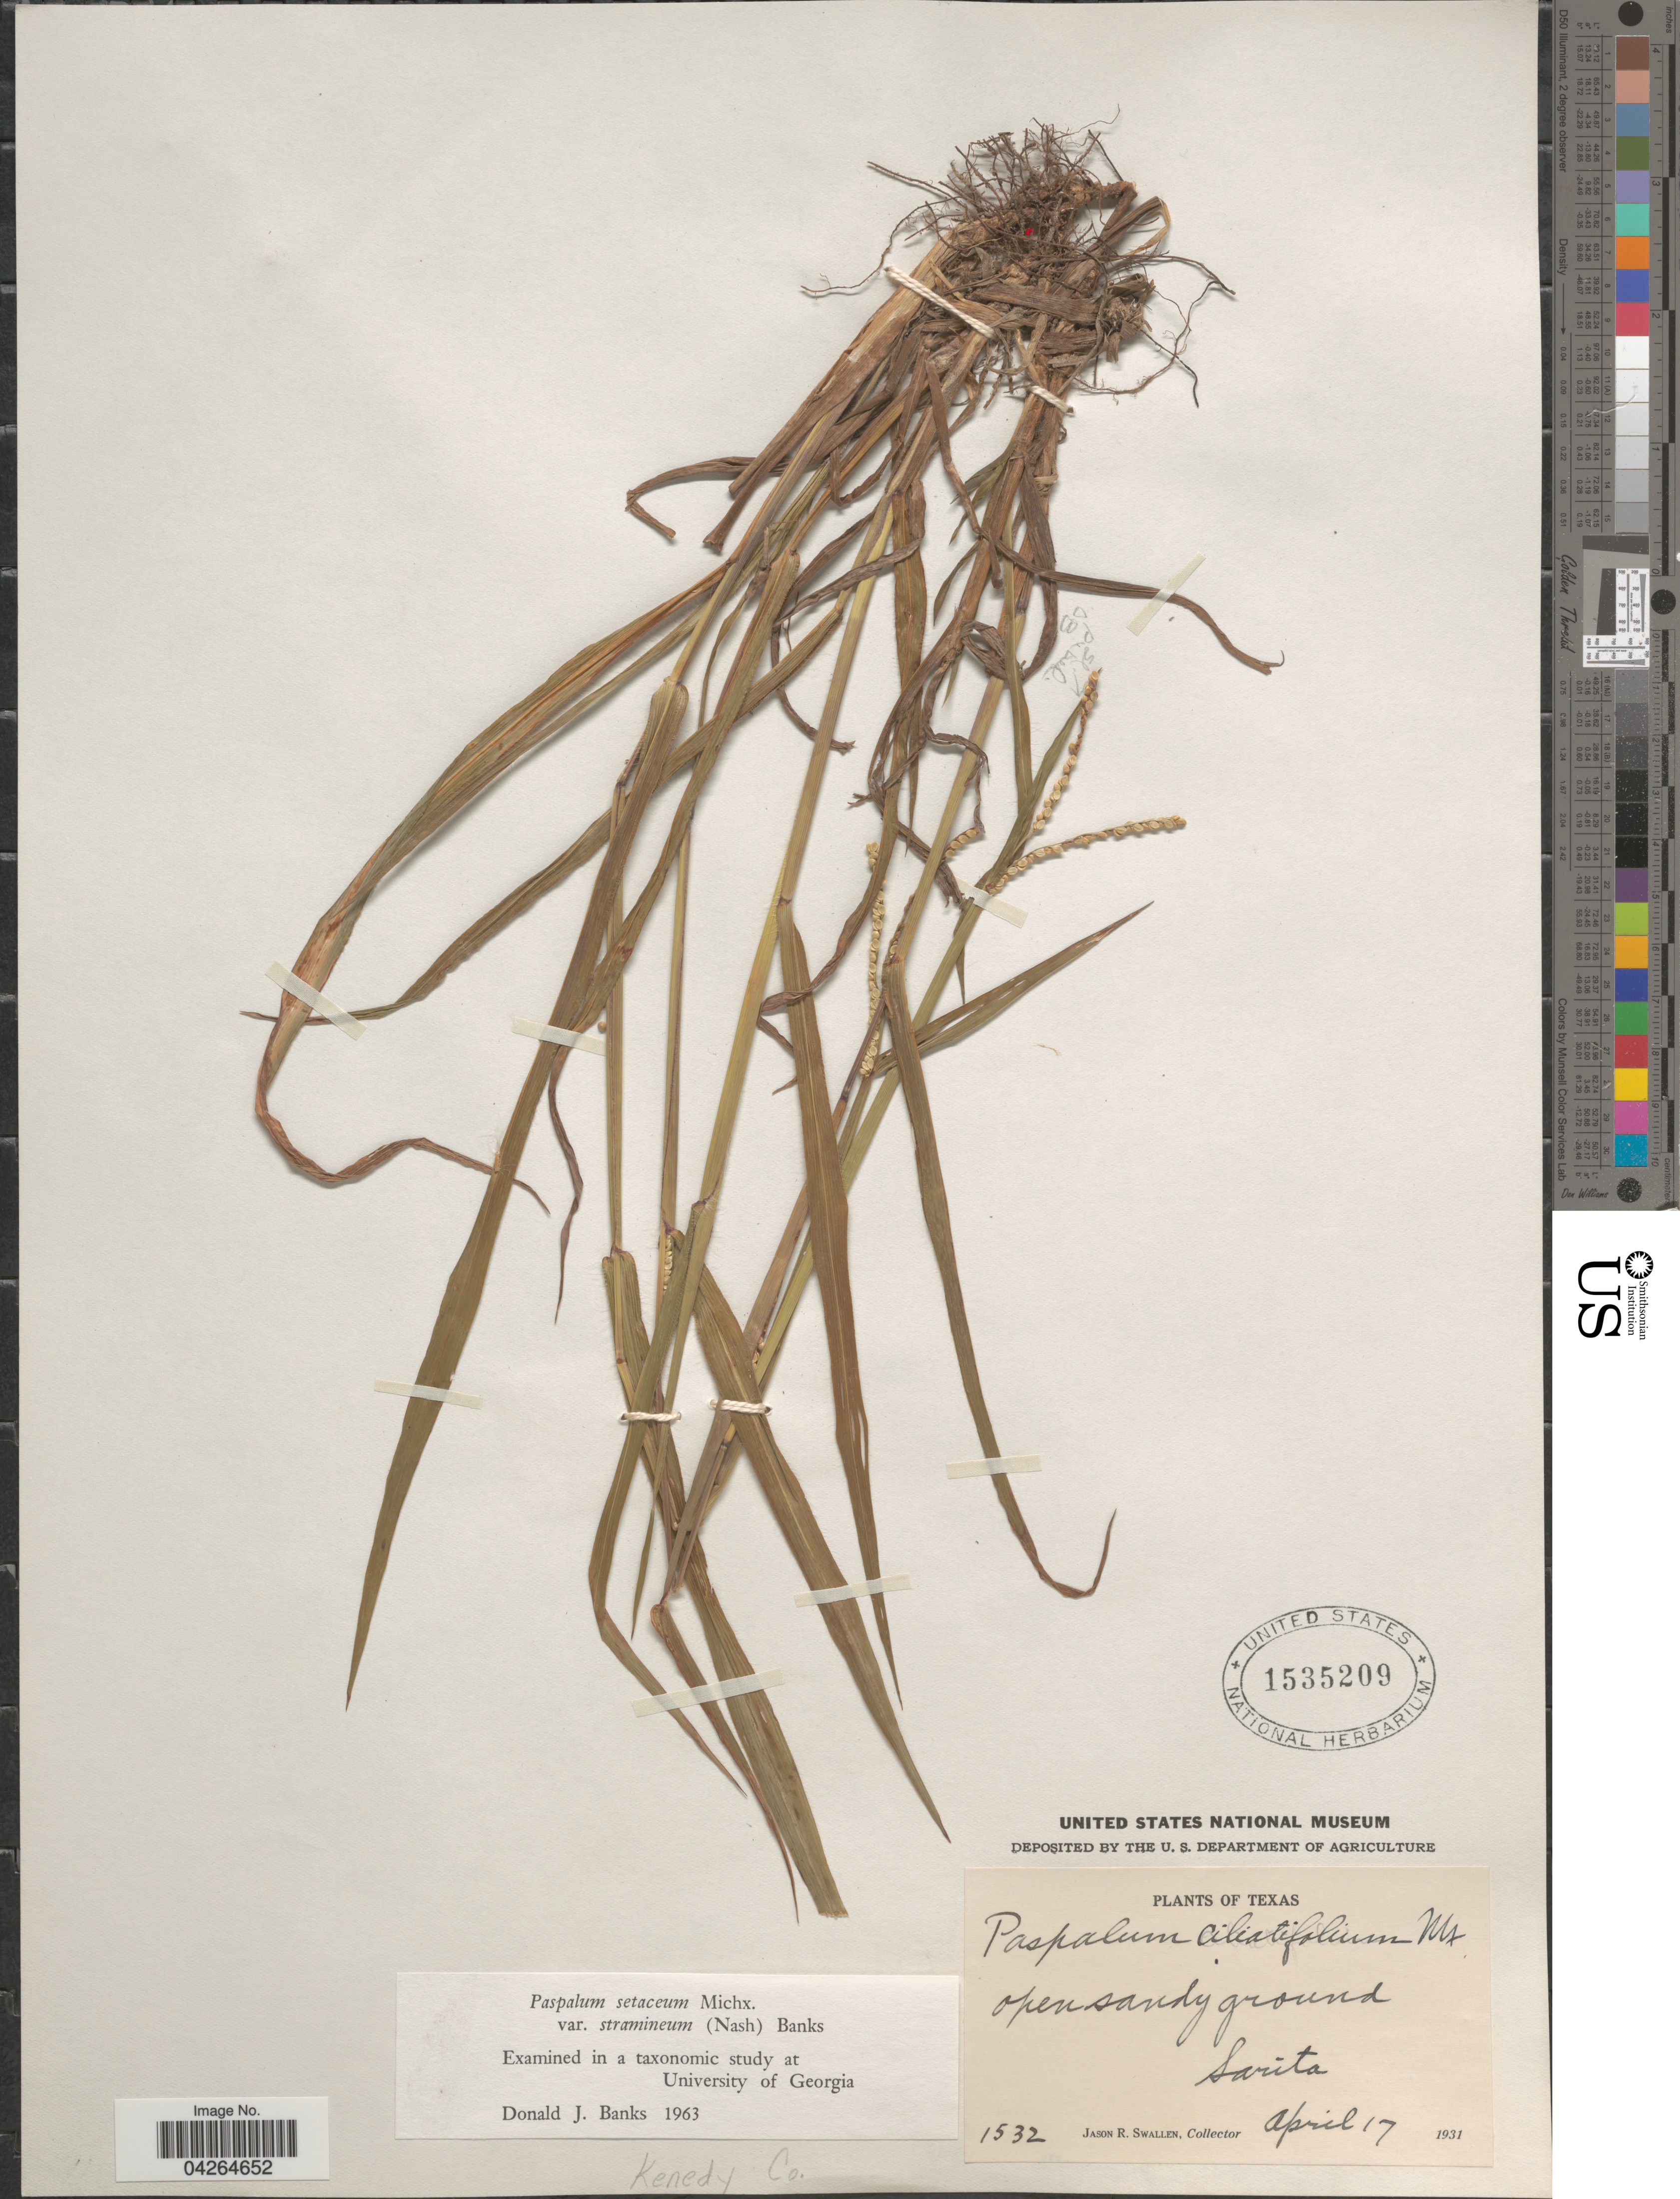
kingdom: Plantae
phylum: Tracheophyta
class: Liliopsida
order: Poales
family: Poaceae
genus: Paspalum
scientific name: Paspalum setaceum var. stramineum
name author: (Nash) D.J. Banks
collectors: J. R. Swallen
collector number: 1532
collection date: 1931-04-17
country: United States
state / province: Texas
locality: Sarita. Kenedy Co.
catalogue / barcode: US 1535209